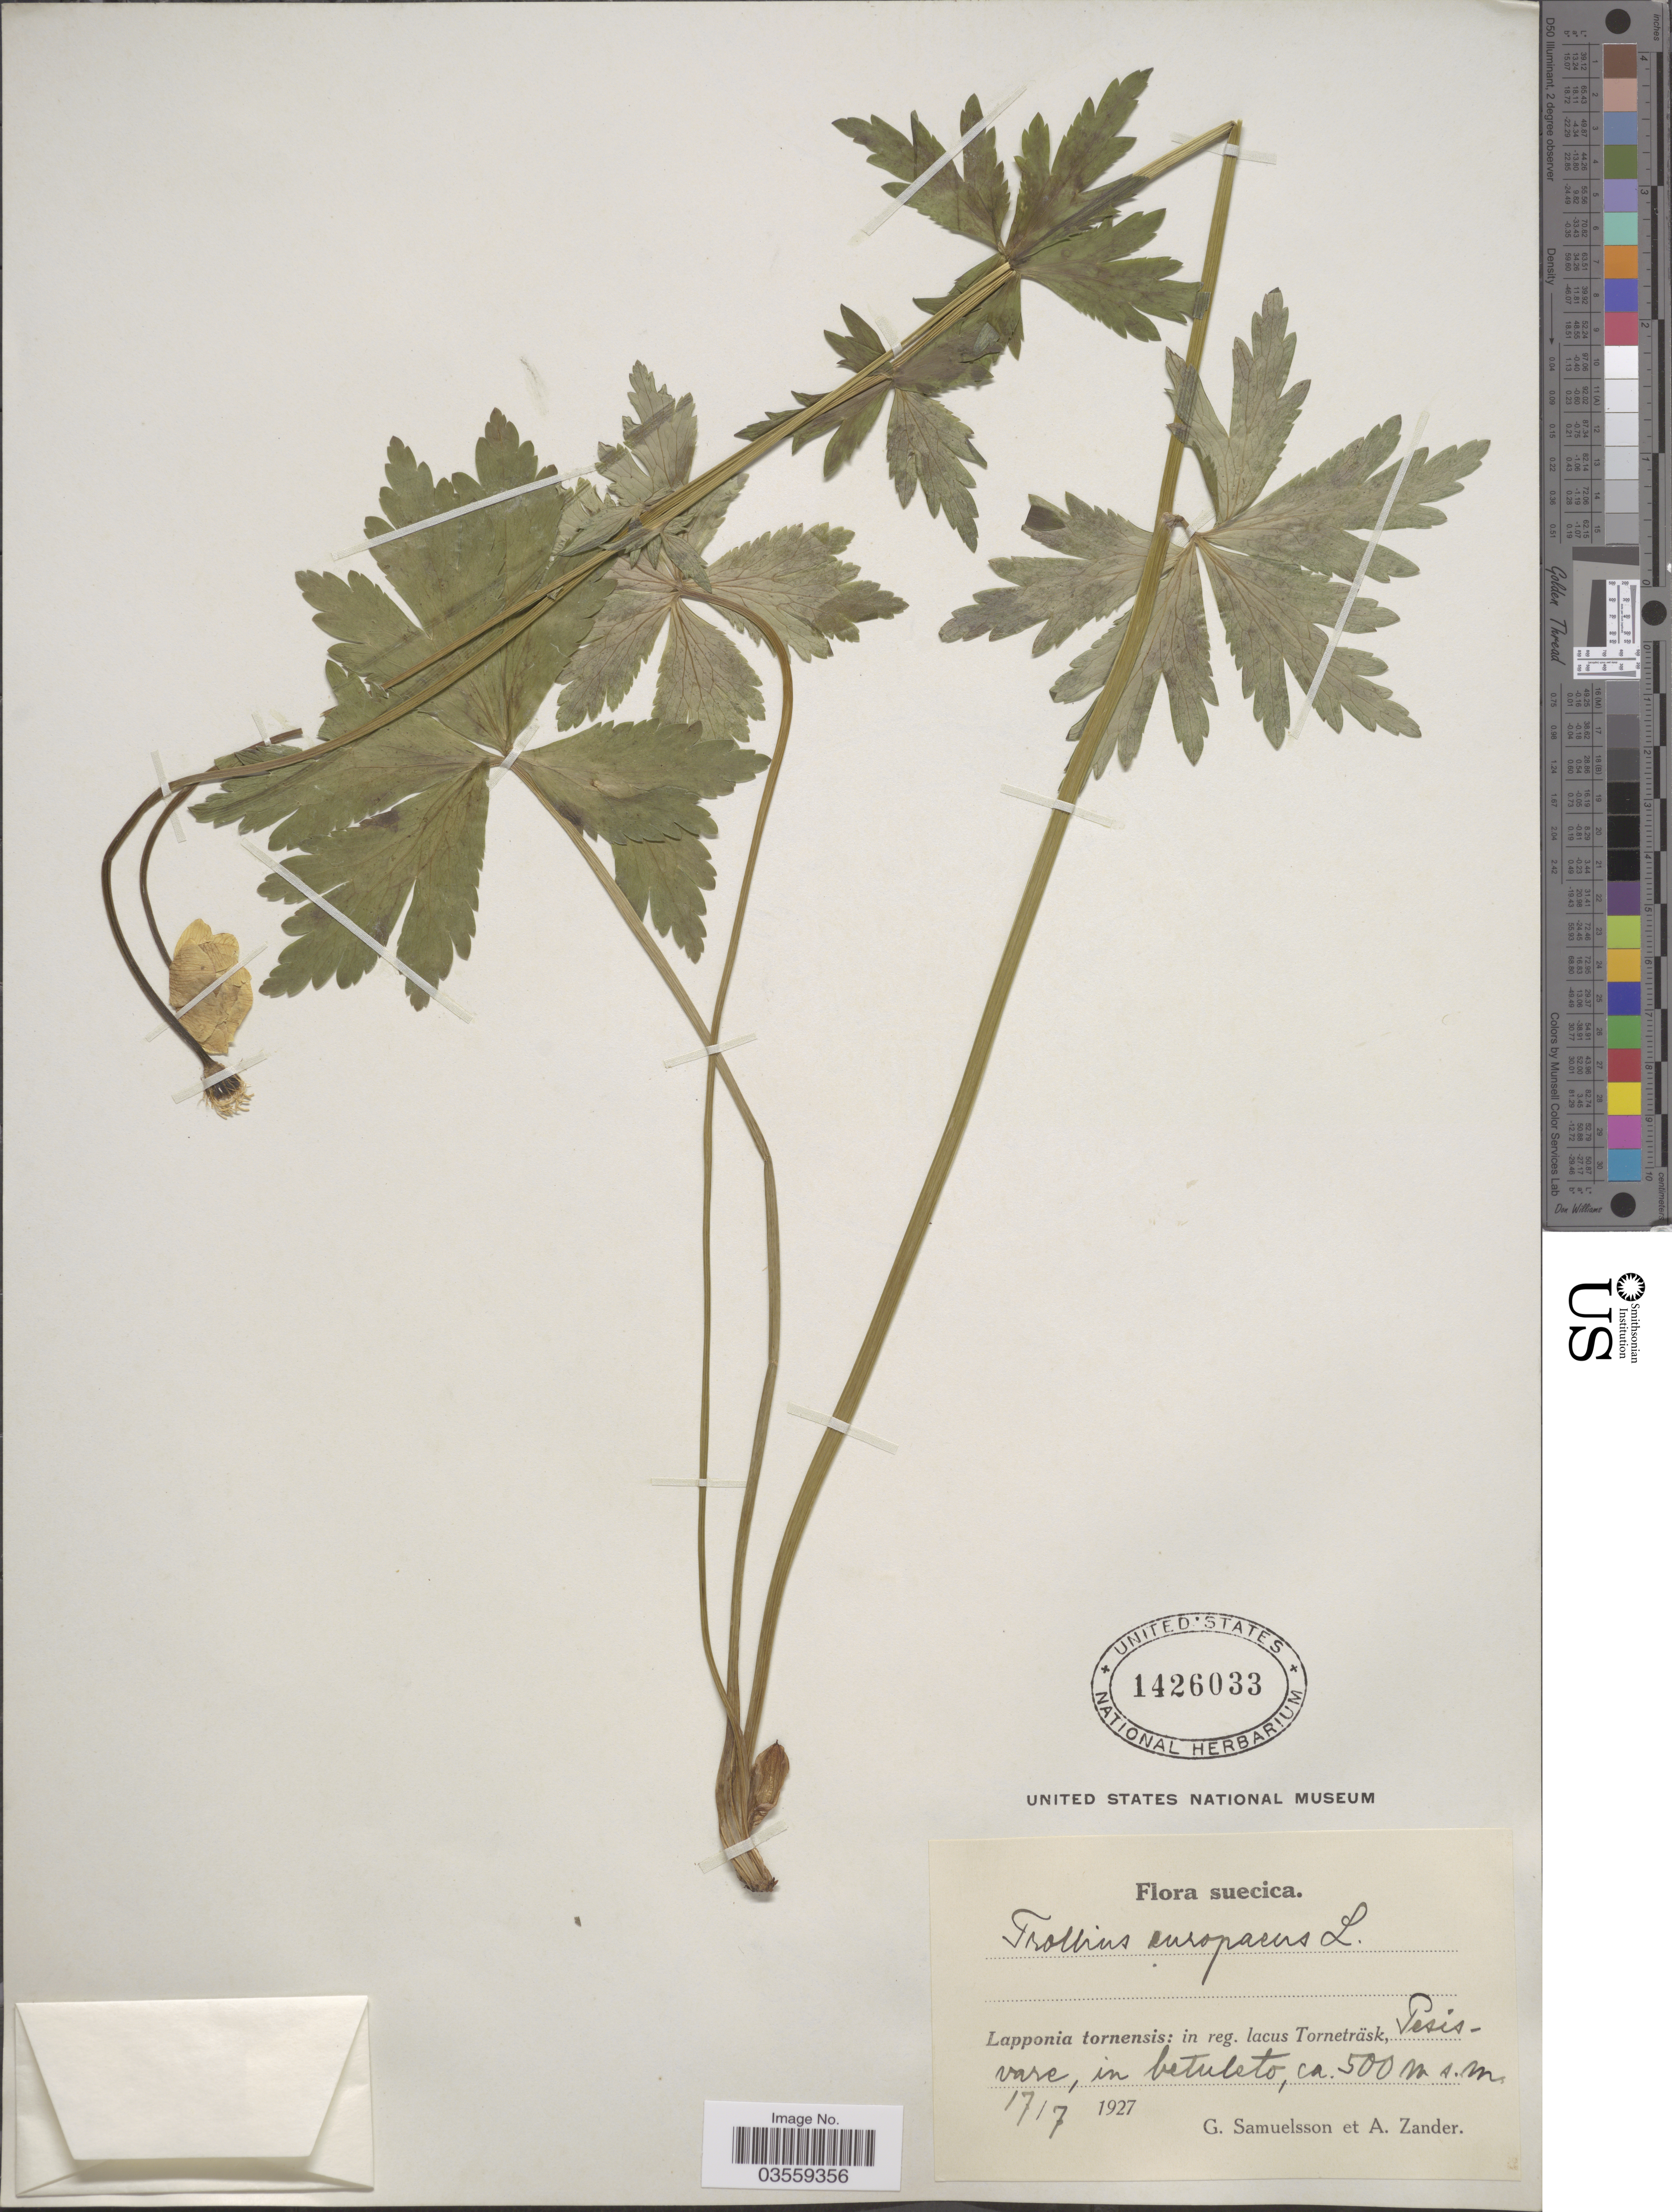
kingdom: Plantae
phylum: Tracheophyta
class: Magnoliopsida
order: Ranunculales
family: Ranunculaceae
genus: Trollius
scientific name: Trollius europaeus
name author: L.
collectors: G. Samuelsson & A. Zander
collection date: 1927-07-17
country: Sweden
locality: Suecica. Lapponia tornensis: in reg. lacus Torneträsk, Pesisvare.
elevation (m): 500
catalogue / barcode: US 1426033